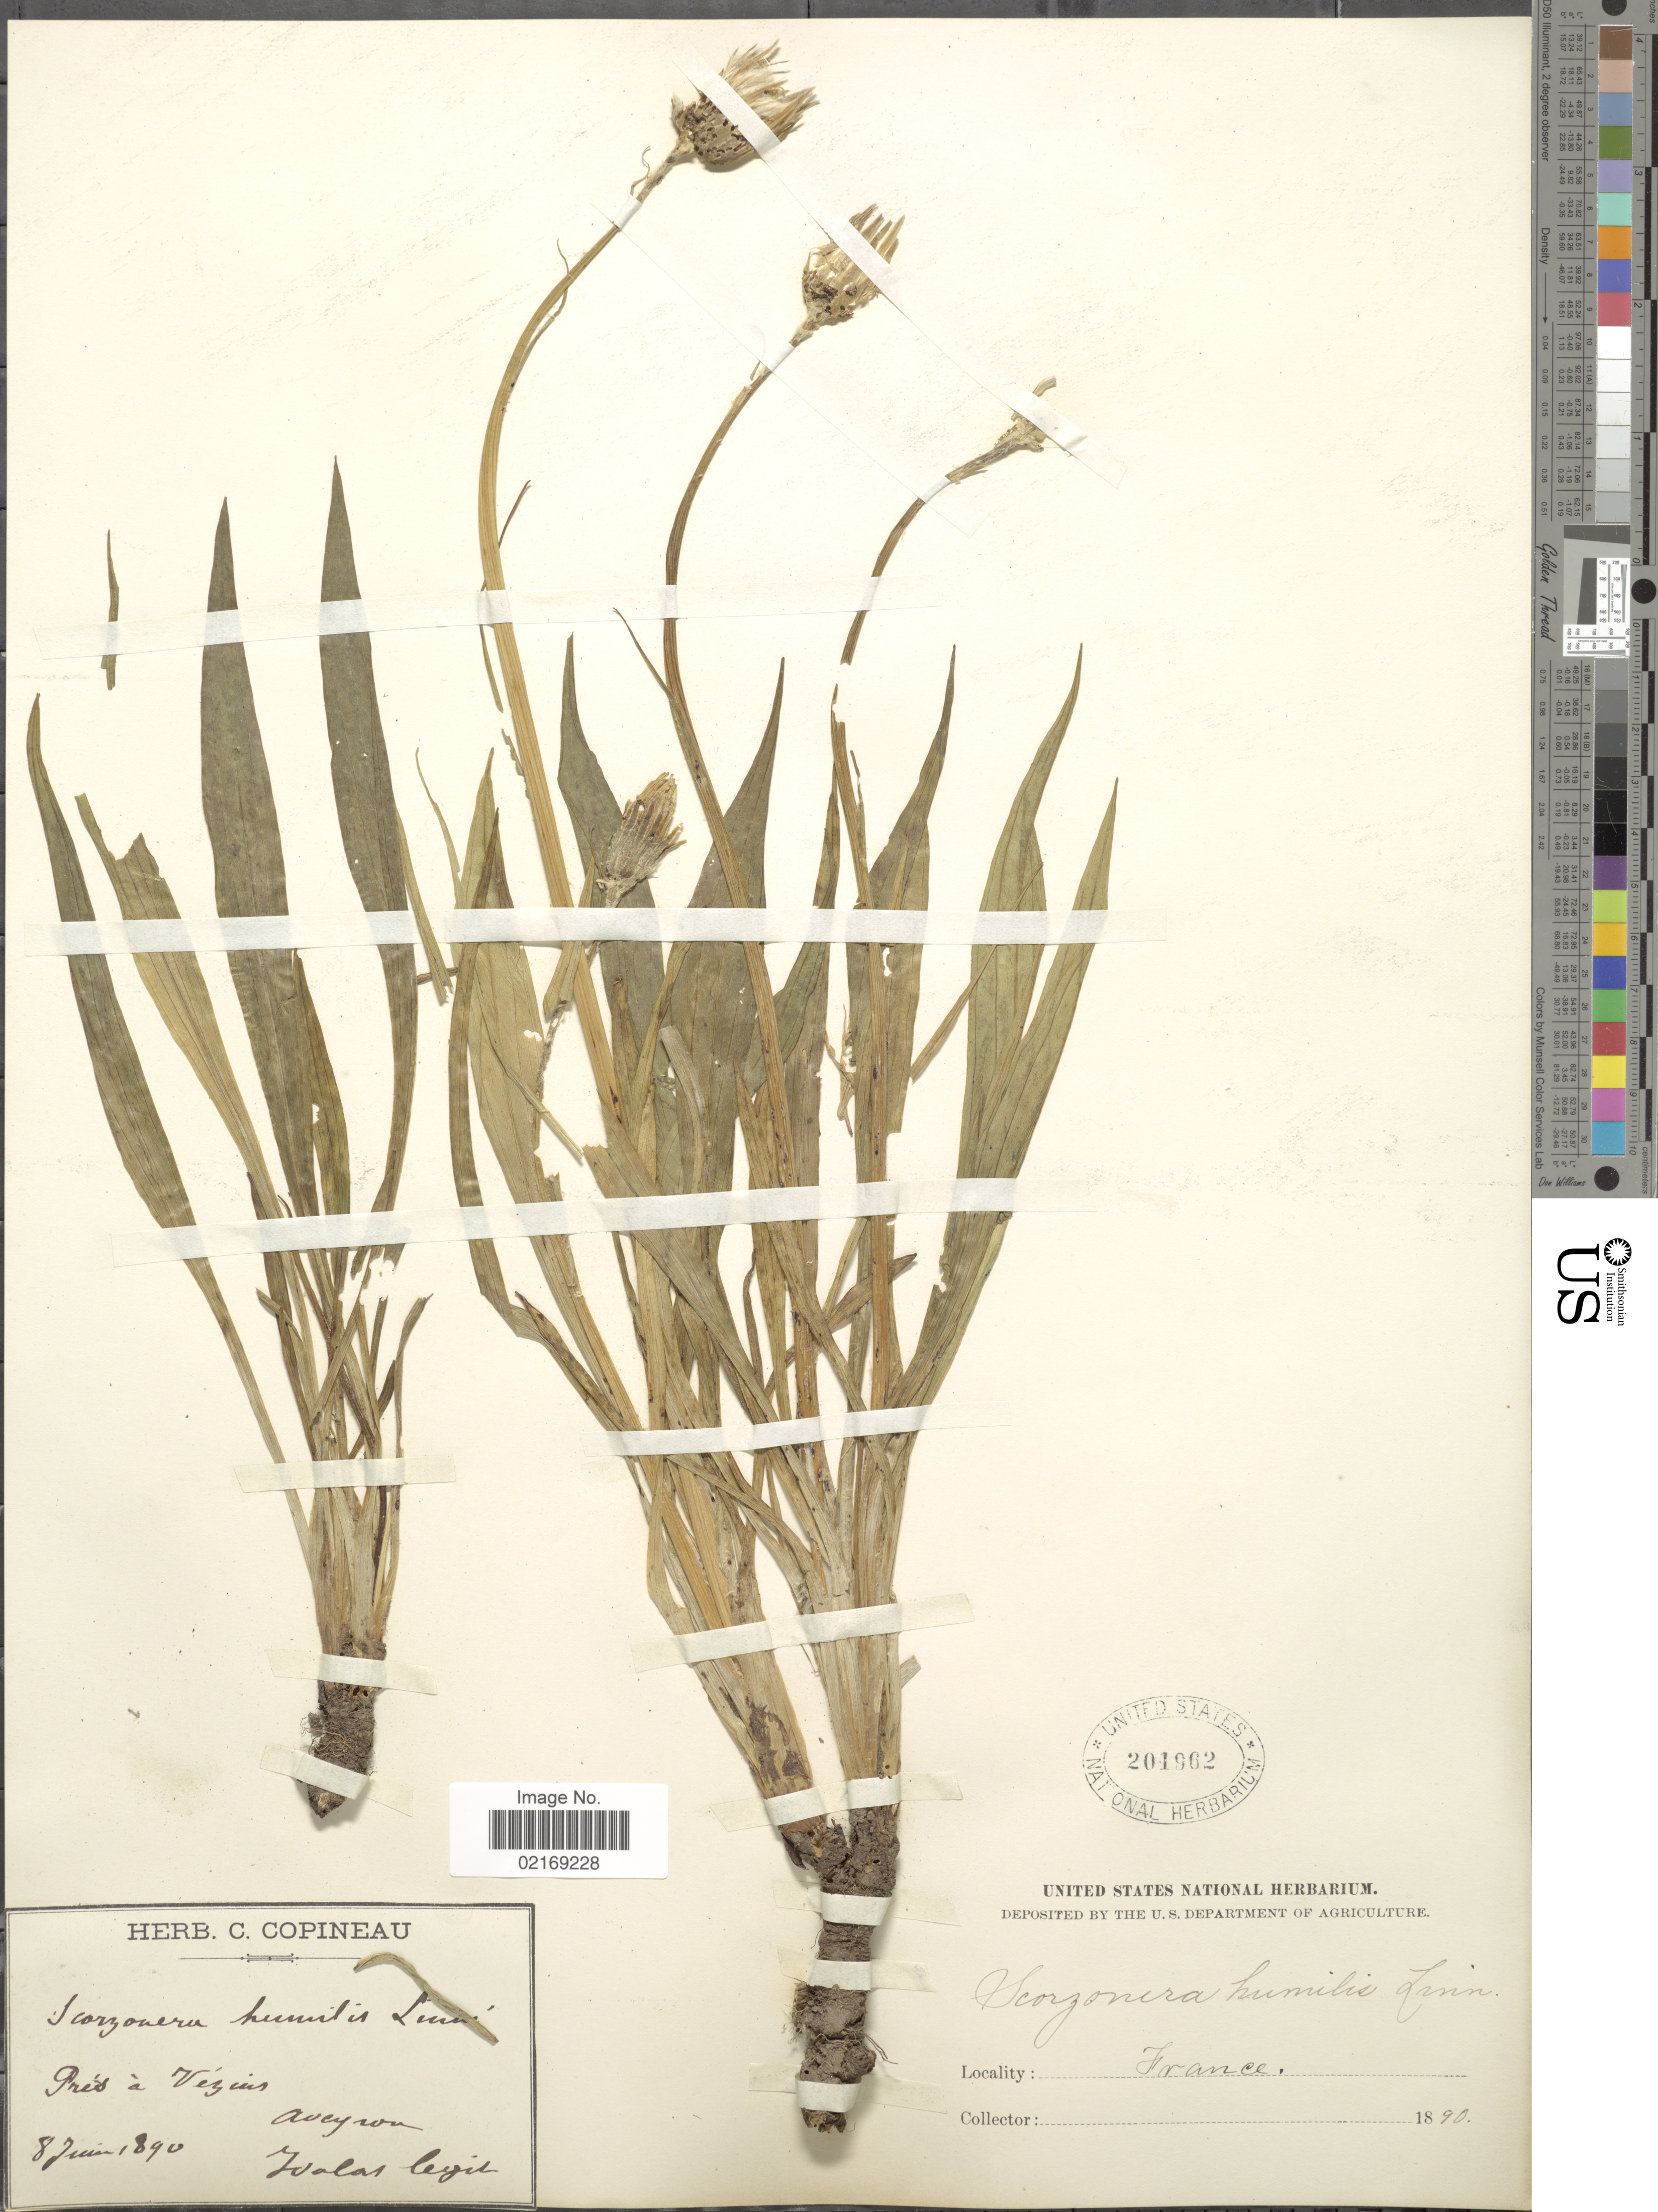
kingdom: Plantae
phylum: Tracheophyta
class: Magnoliopsida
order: Asterales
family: Asteraceae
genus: Scorzonera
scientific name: Scorzonera humilis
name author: L.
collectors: Ivolas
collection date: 1890-06-08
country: France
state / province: Occitanie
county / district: Aveyron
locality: Pres a Veguis Aveyron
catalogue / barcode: US 204962